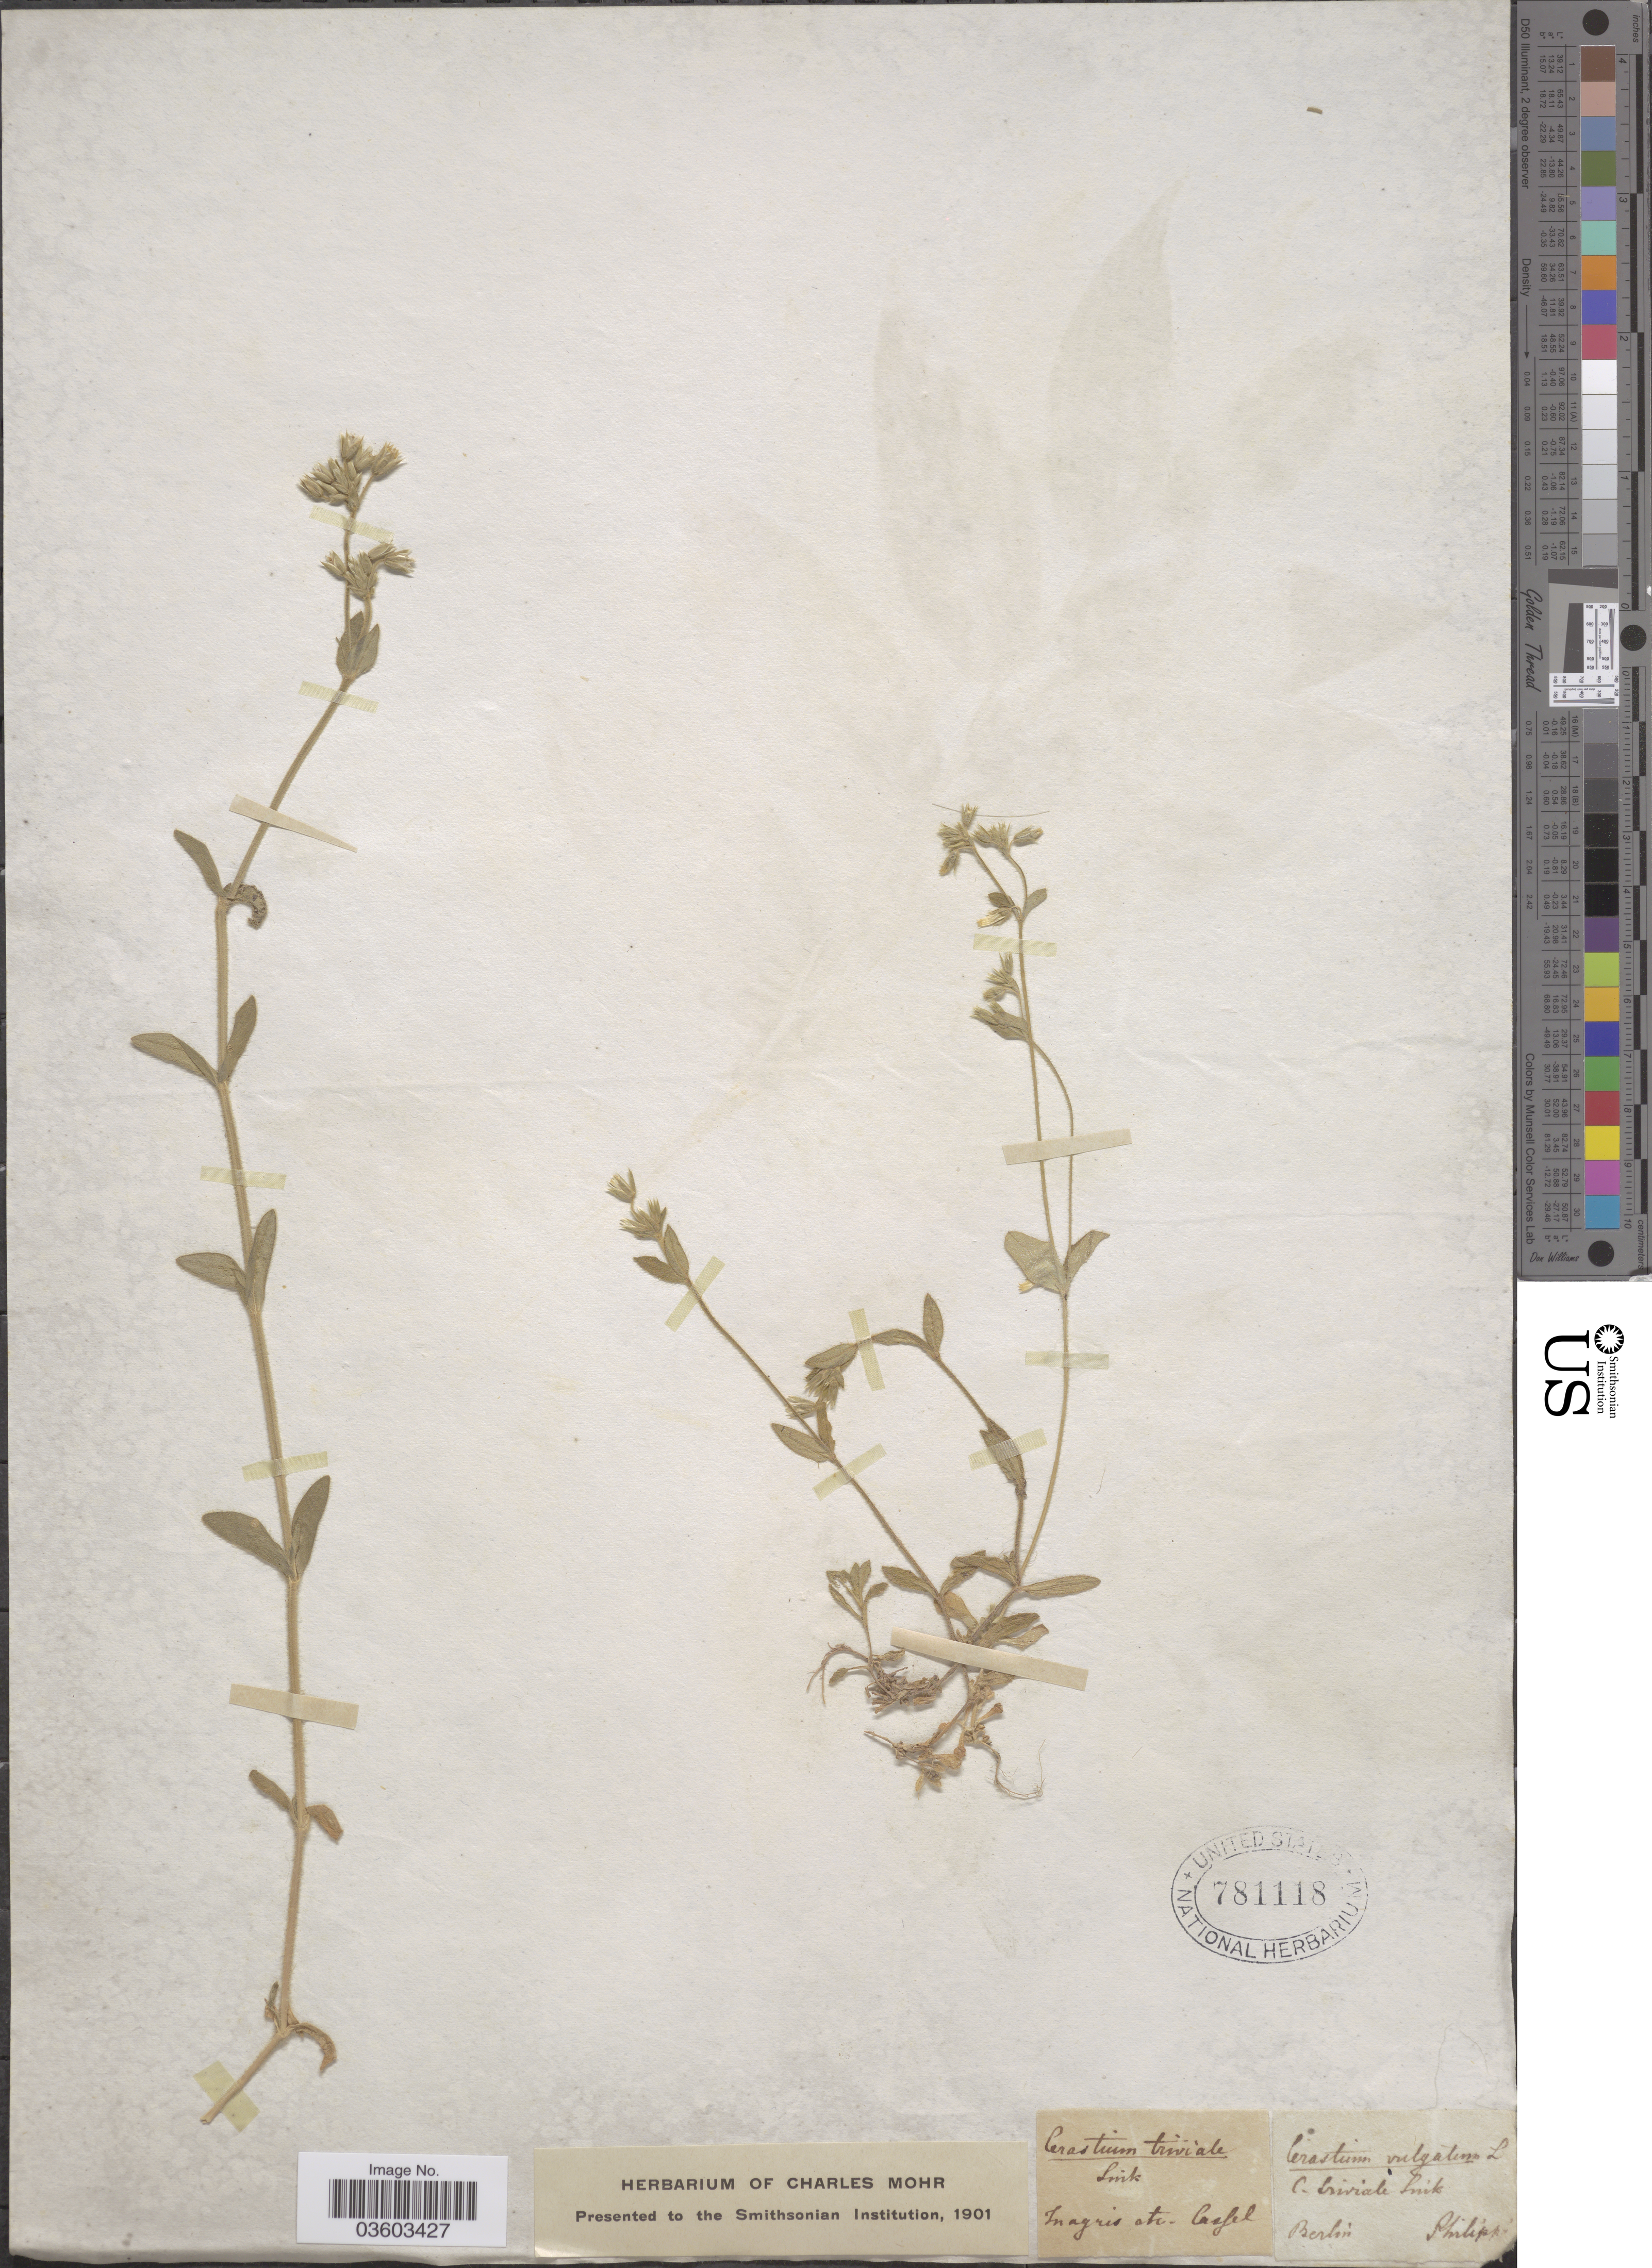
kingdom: Plantae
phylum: Tracheophyta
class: Magnoliopsida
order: Caryophyllales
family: Caryophyllaceae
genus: Cerastium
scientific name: Cerastium vulgatum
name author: L.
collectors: -. Philippi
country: France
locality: In agris etc. Cassel.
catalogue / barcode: US 781118